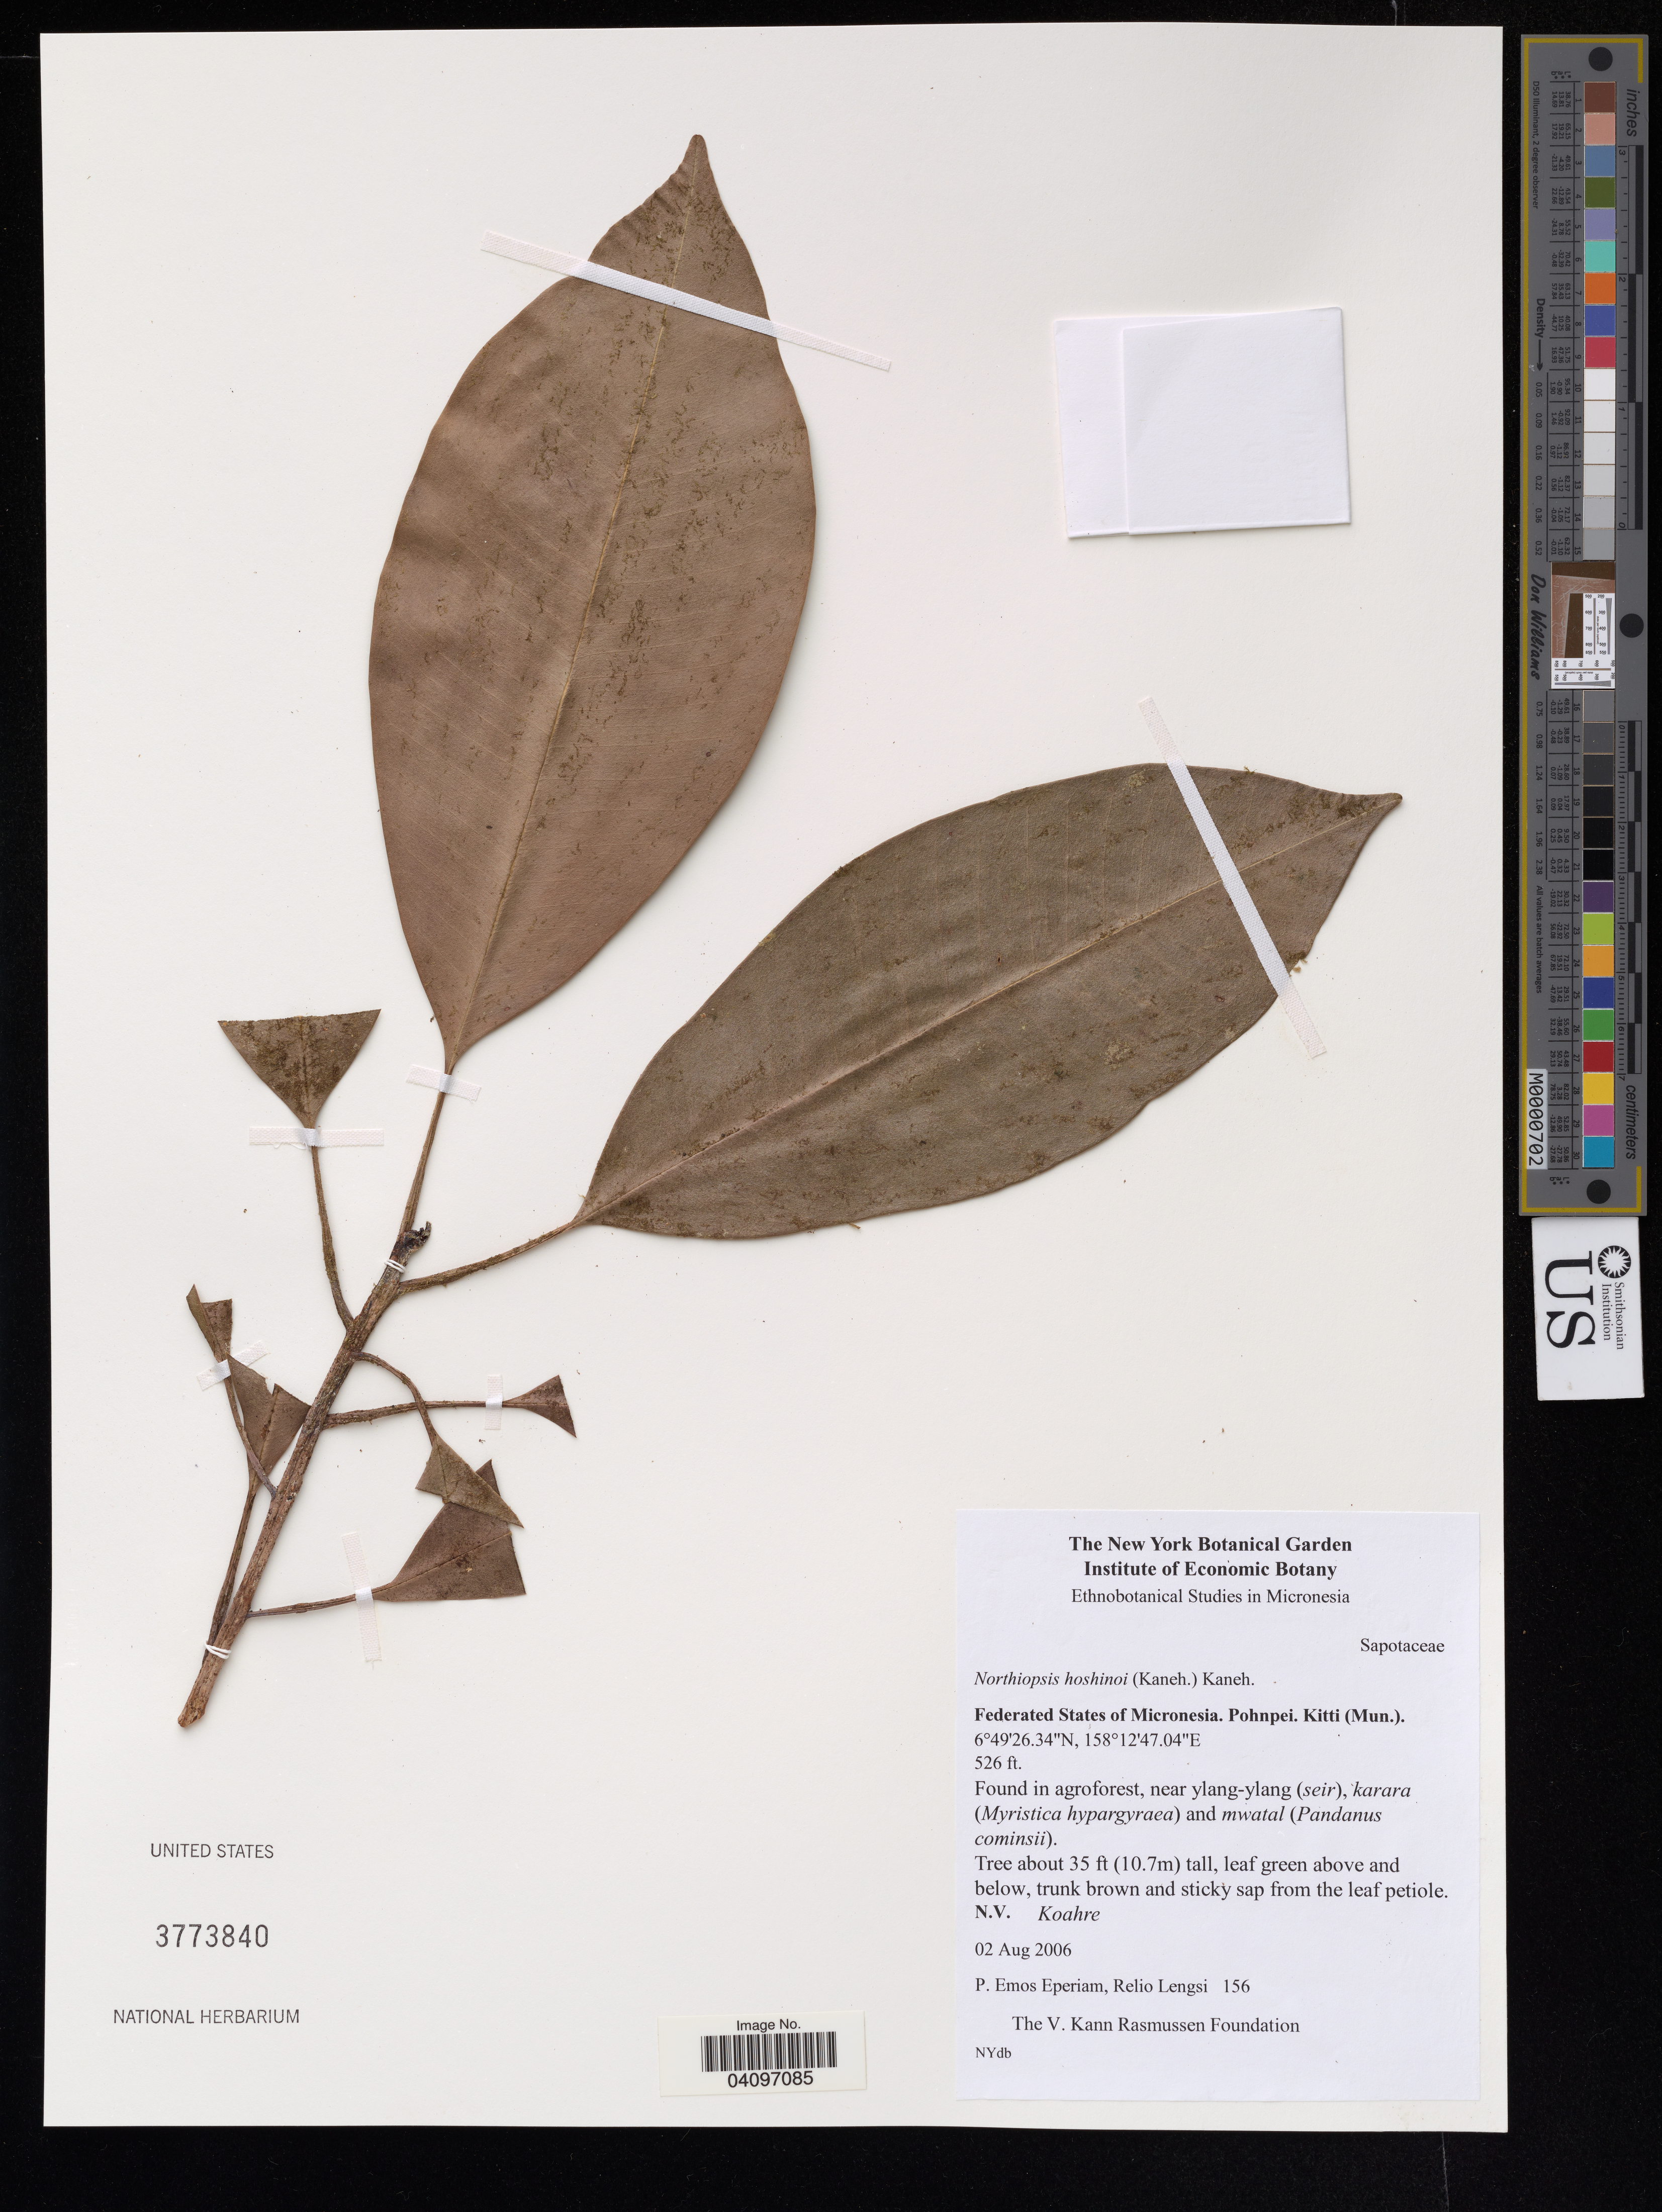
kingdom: Plantae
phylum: Tracheophyta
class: Magnoliopsida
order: Ericales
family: Sapotaceae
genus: Northiopsis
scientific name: Northiopsis hoshinoi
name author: (Kaneh.) Kaneh.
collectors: P. Eperiam & R. Lengsi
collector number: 156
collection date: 2006-08-02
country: Micronesia, Federated States of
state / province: Pohnpei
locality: Kitti (Mun.)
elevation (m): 160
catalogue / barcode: US 3773840